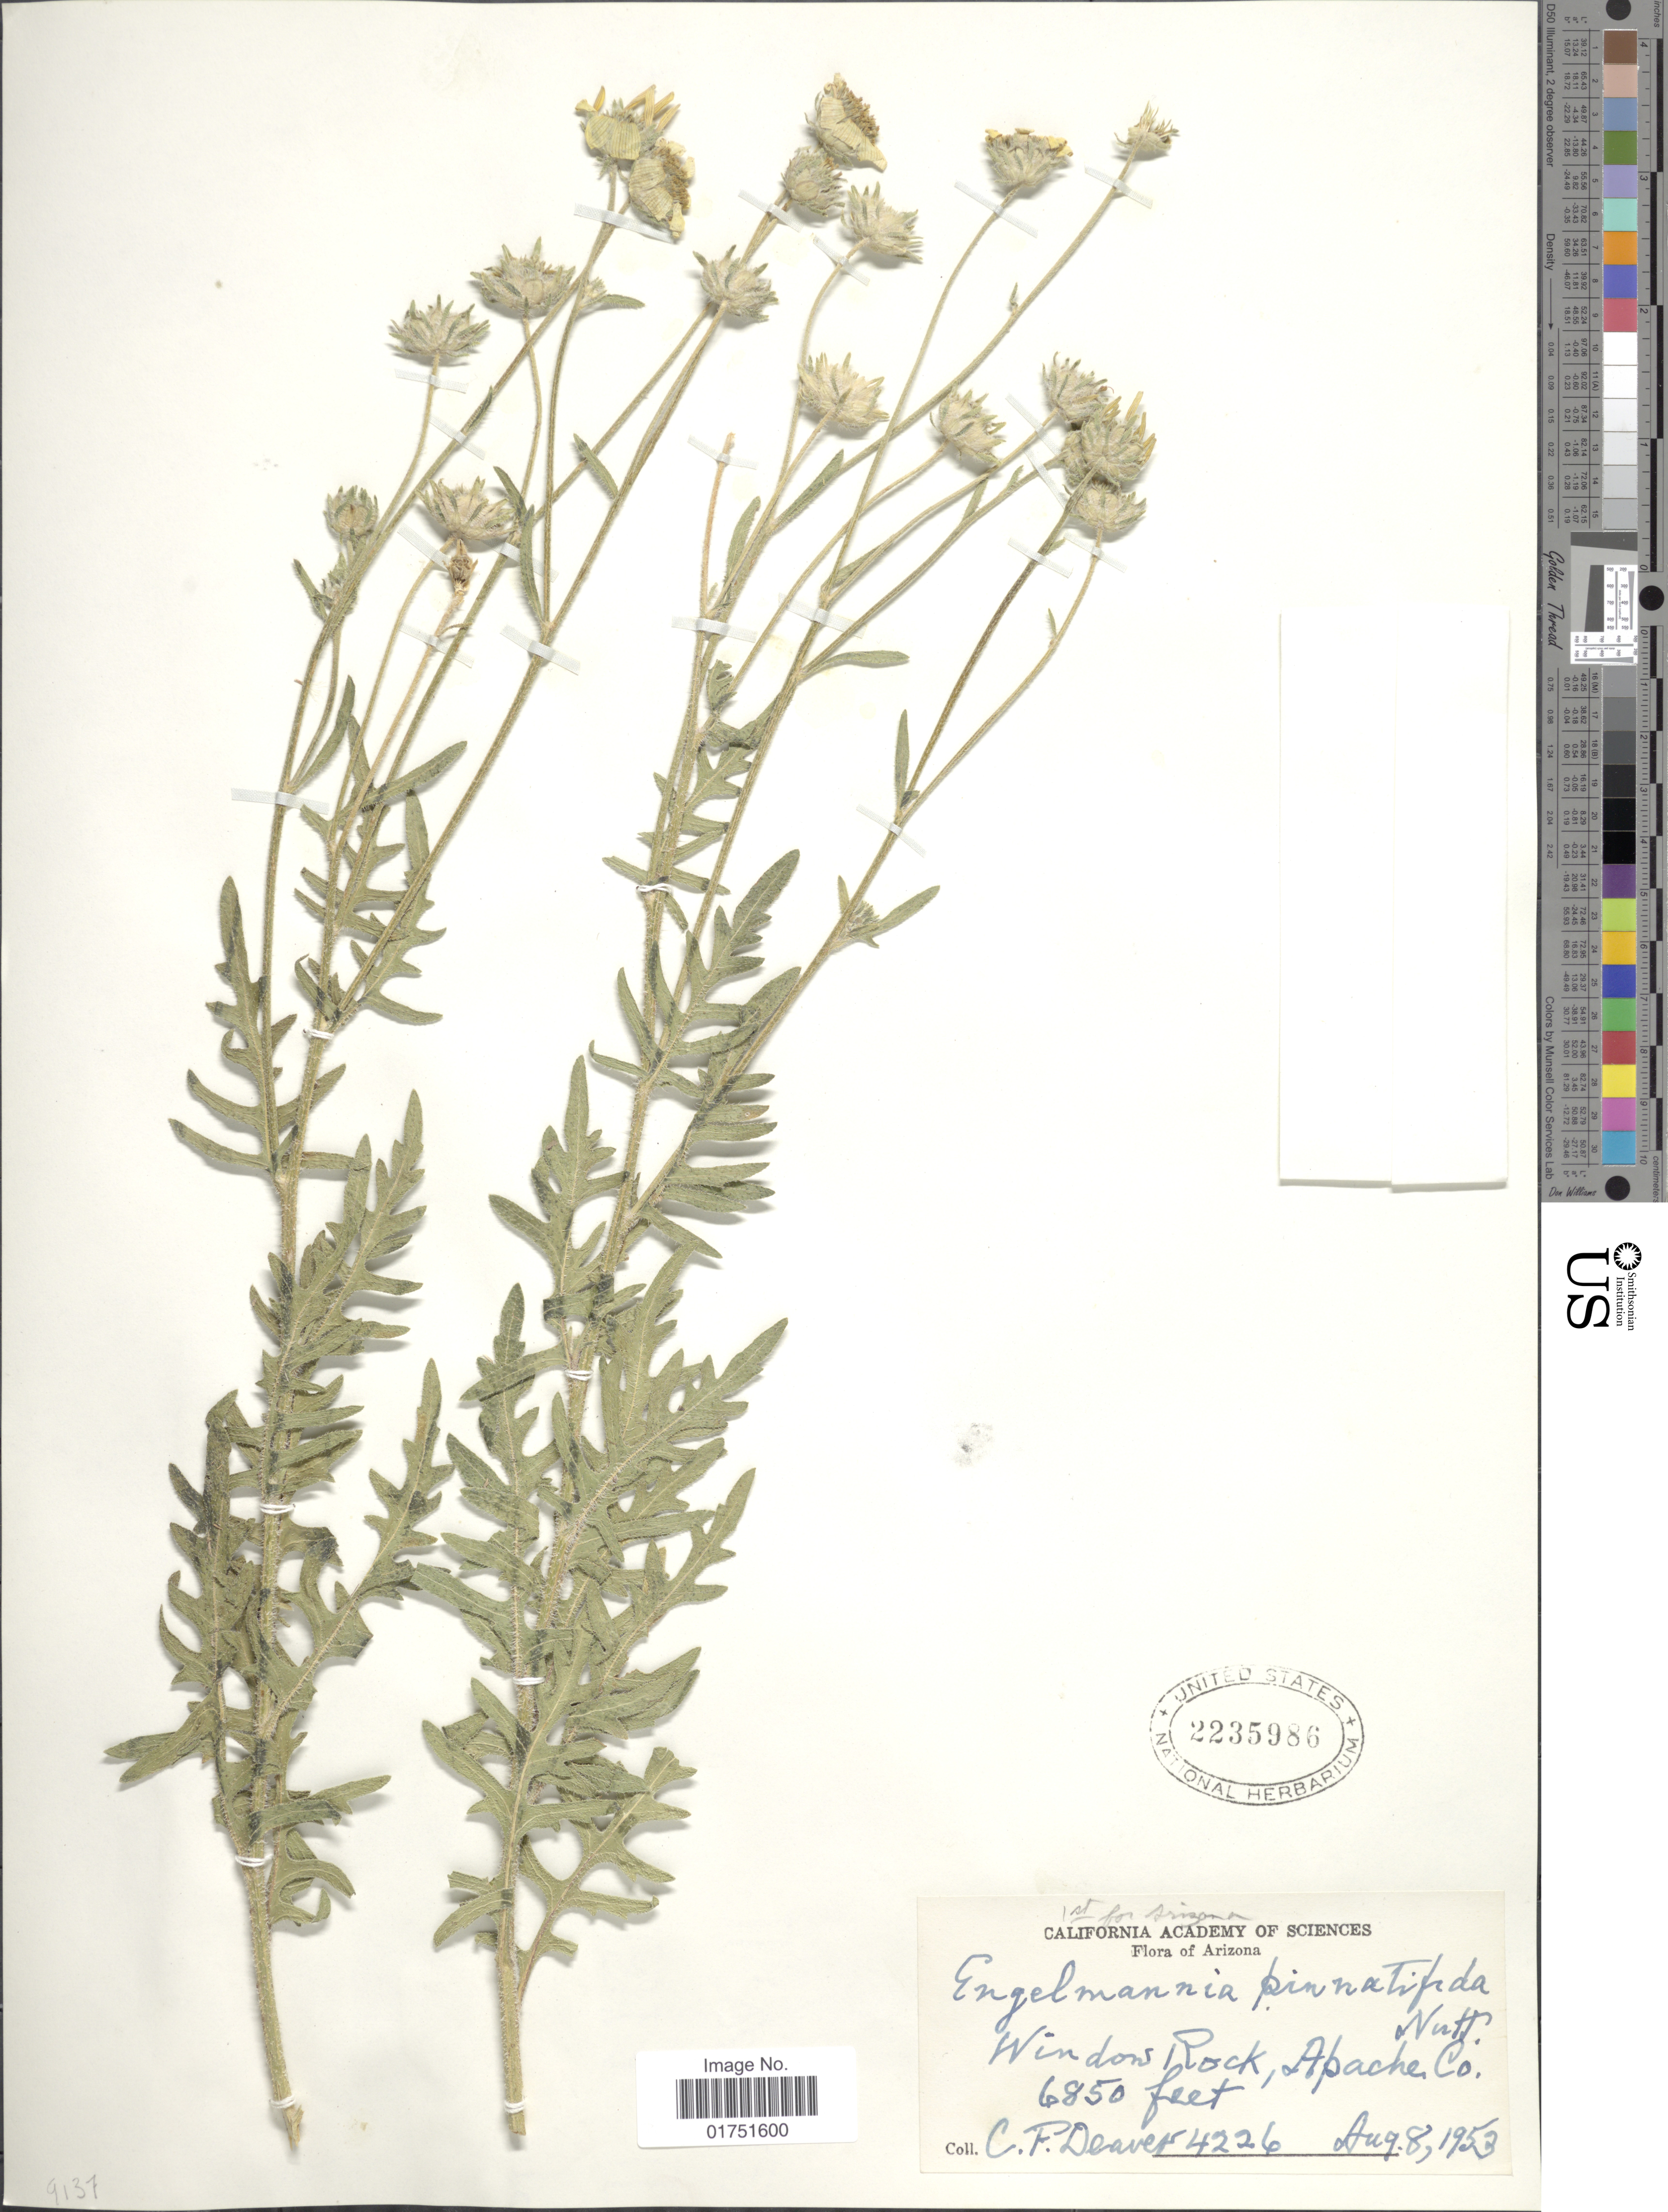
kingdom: Plantae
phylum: Tracheophyta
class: Magnoliopsida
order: Asterales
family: Asteraceae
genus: Engelmannia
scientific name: Engelmannia pinnatifida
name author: Torr. & A. Gray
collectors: C. Deaver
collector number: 4226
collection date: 1953-08-08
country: United States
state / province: Arizona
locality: Windon Rock, Apache Co.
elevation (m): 2088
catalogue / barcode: US 2235986